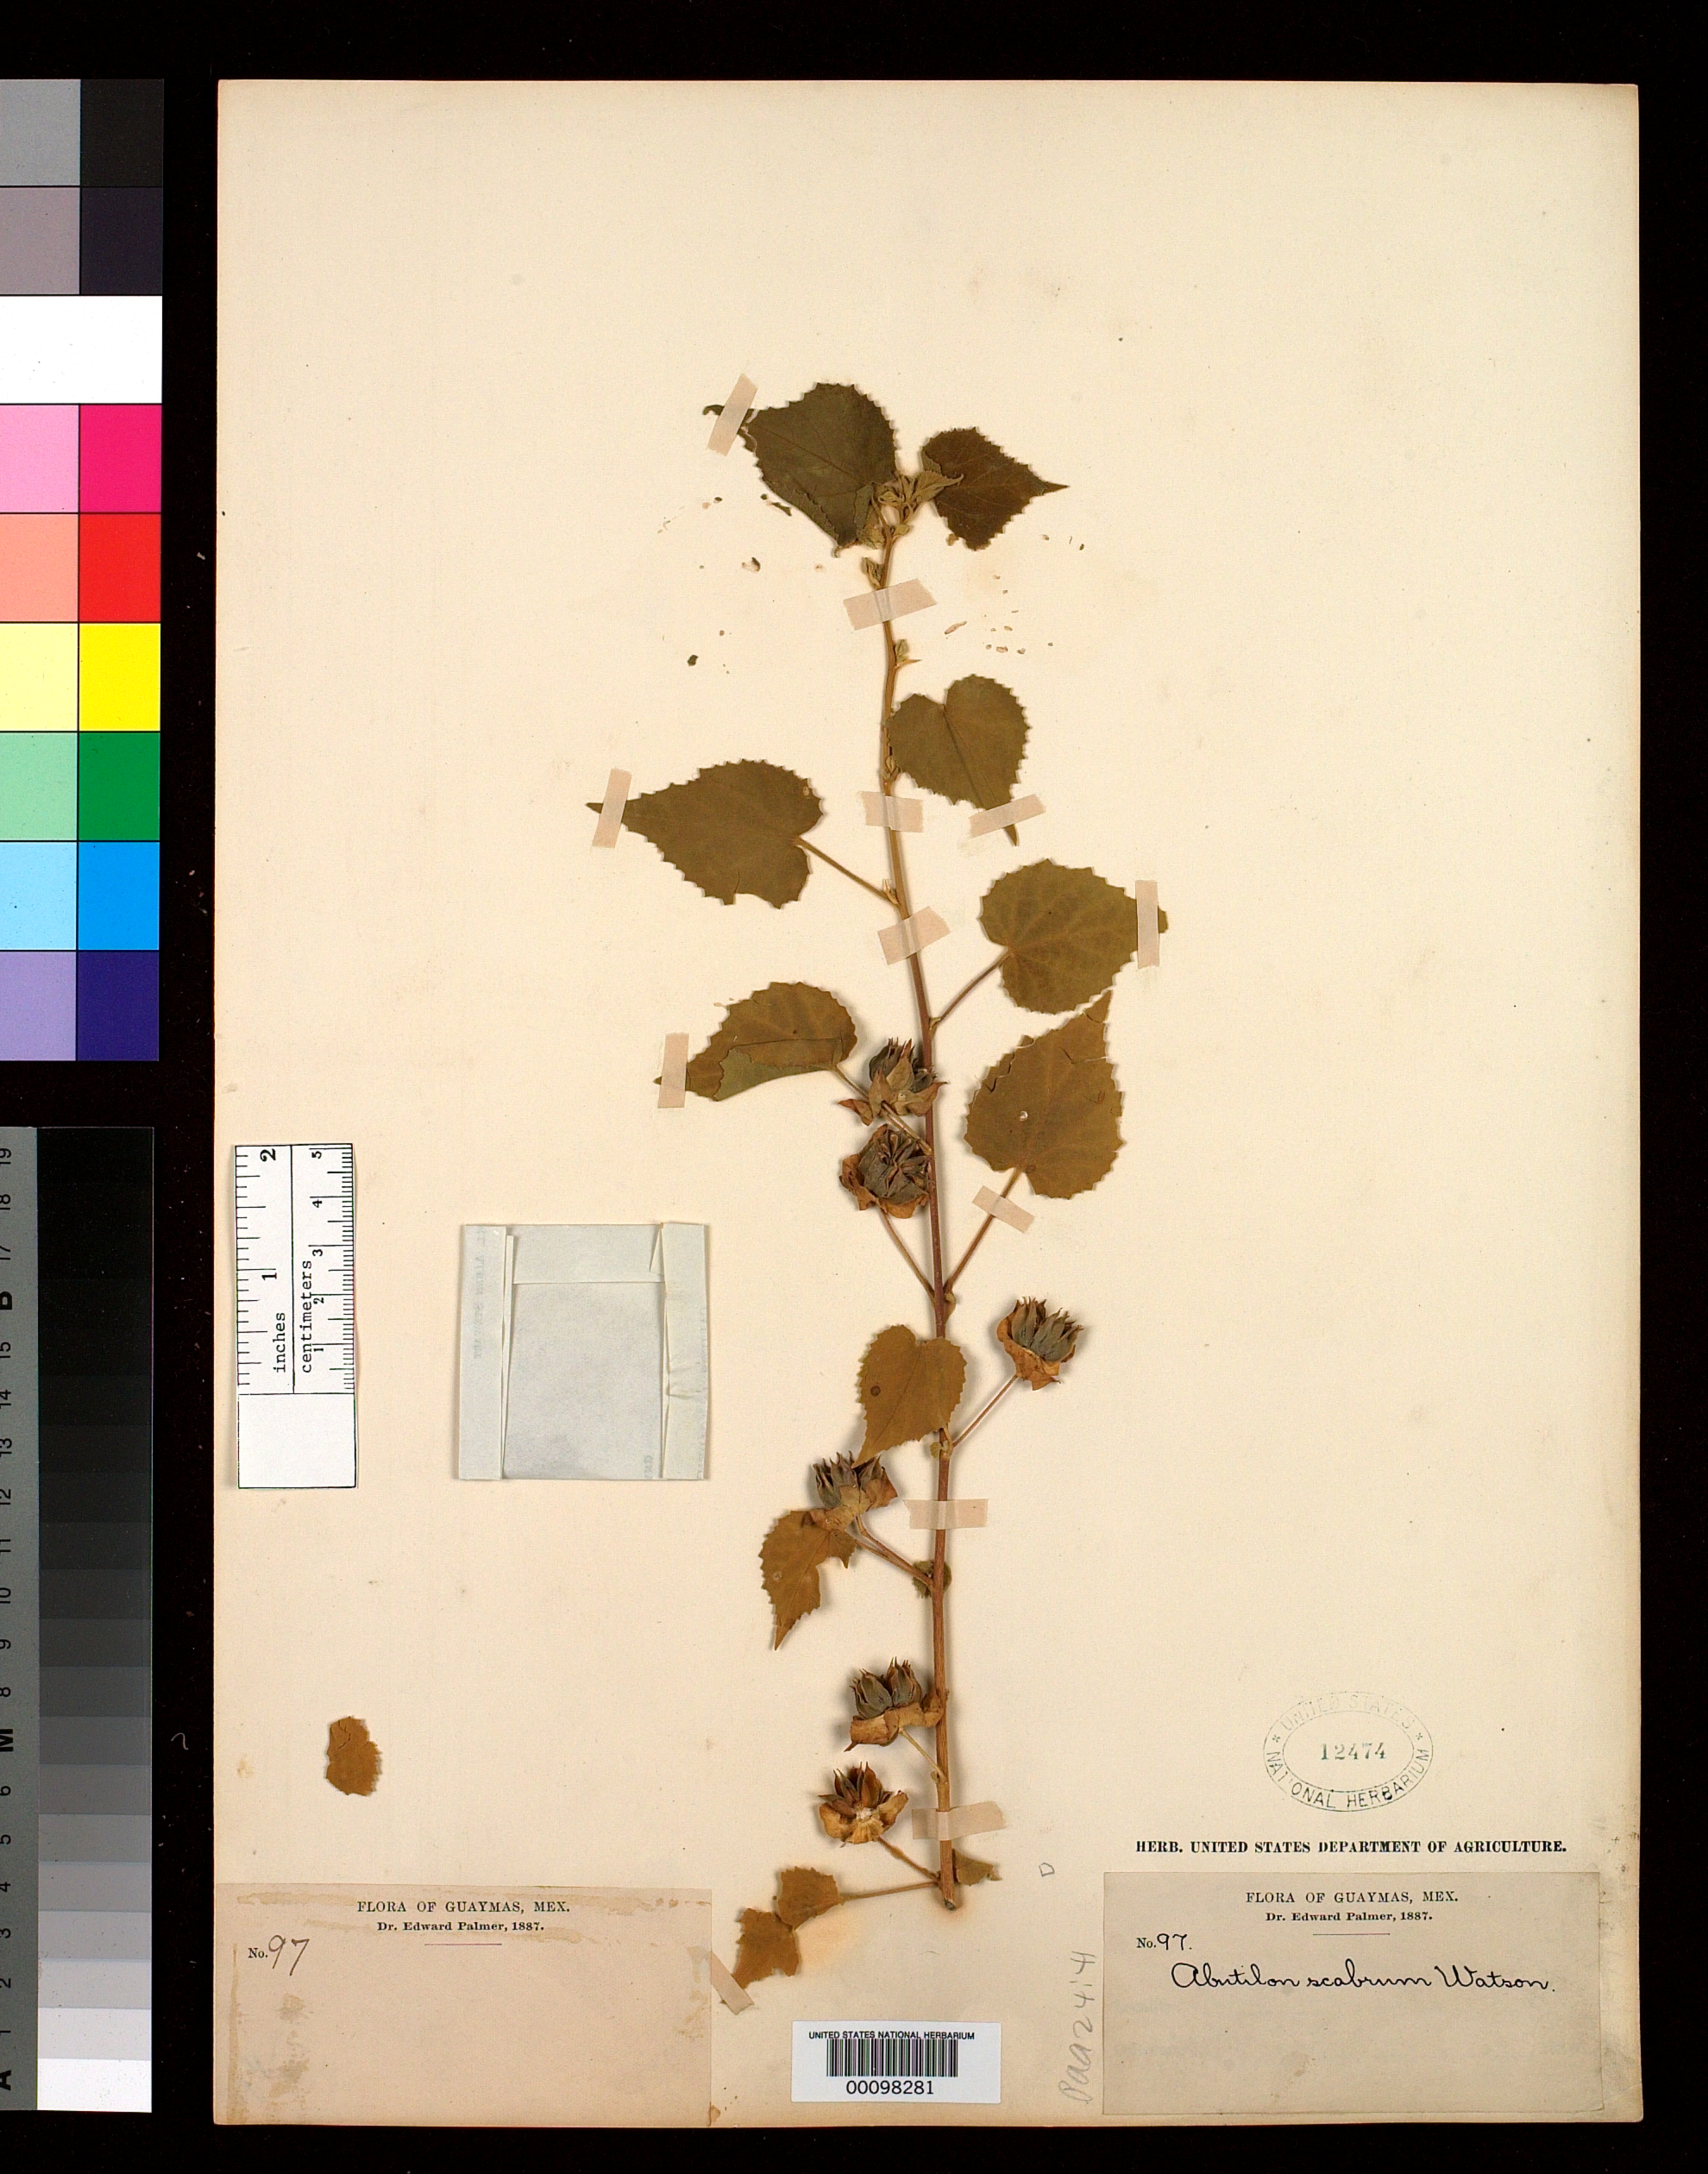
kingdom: Plantae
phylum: Tracheophyta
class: Magnoliopsida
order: Malvales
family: Malvaceae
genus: Abutilon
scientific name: Abutilon scabrum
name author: S. Watson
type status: Isolectotype; Isosyntype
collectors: E. Palmer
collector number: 97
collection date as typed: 1887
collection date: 1887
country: Mexico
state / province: Sonora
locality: Guaymas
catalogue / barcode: US 12474